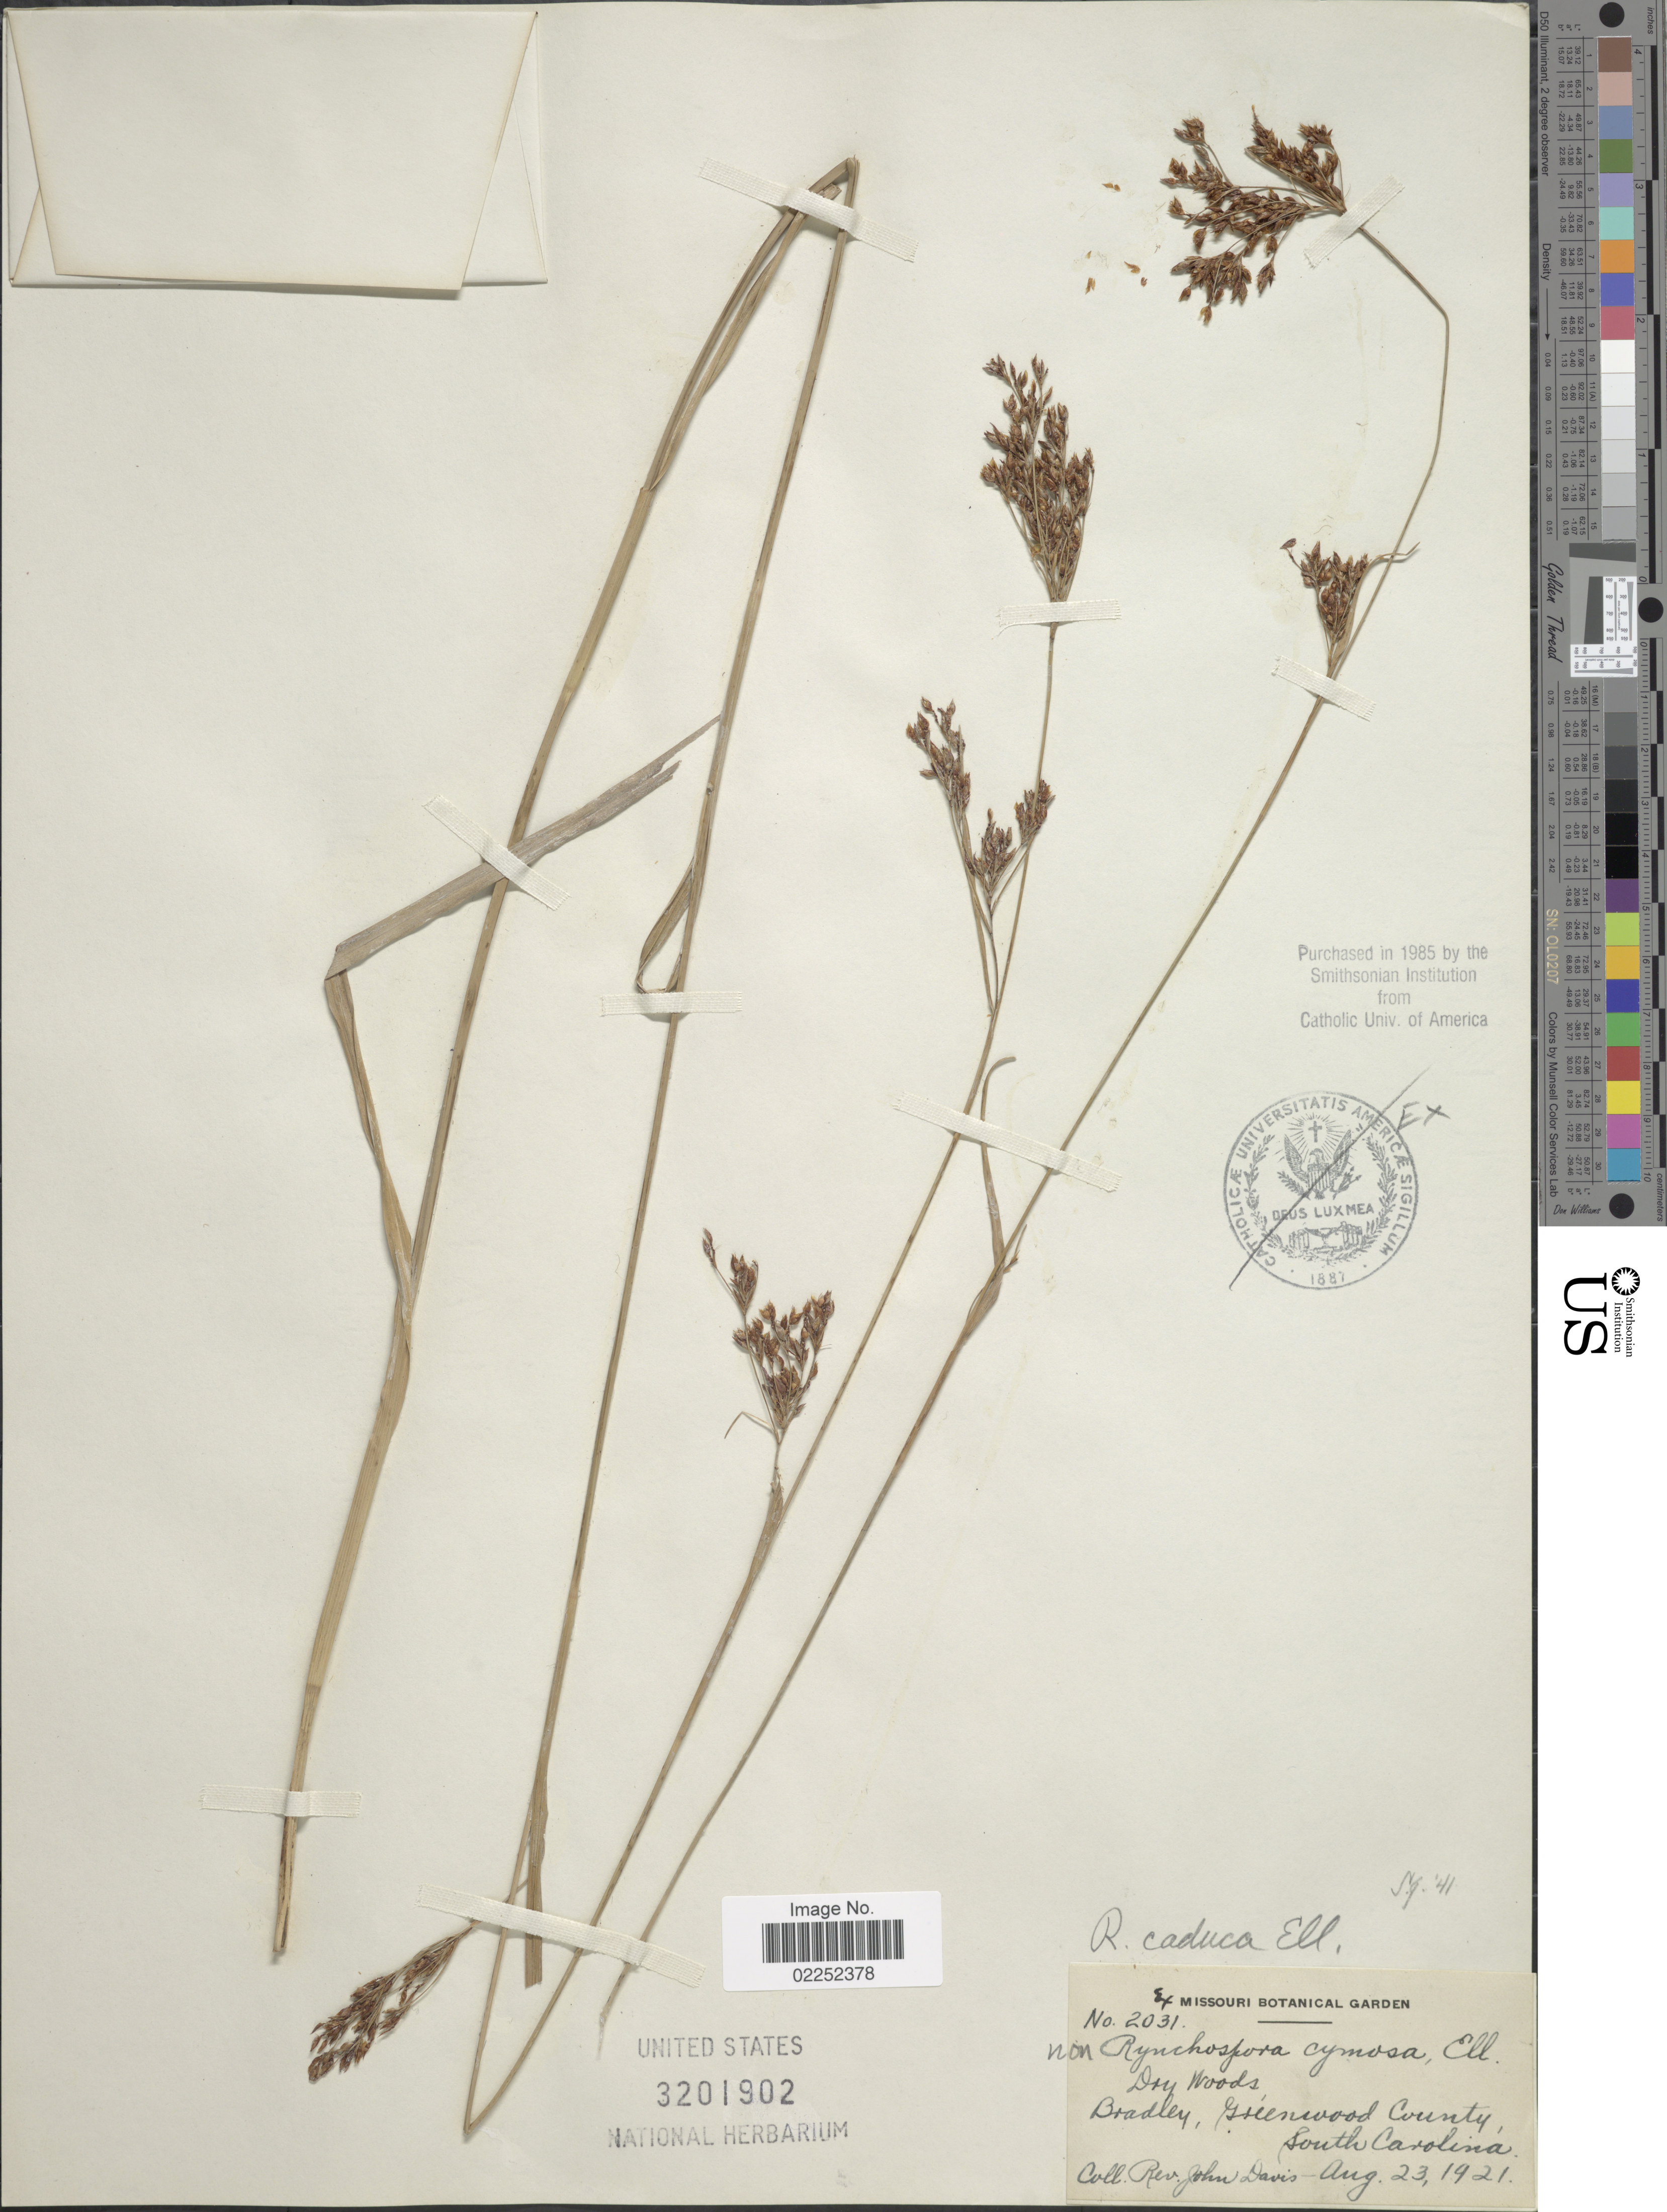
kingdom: Plantae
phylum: Tracheophyta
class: Liliopsida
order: Poales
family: Cyperaceae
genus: Rhynchospora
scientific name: Rhynchospora caduca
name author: Elliott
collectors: J. Davis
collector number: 2031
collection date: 1921-08-23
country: United States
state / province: South Carolina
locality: Dry woods, Bradley, Greenwood County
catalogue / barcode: US 3201902